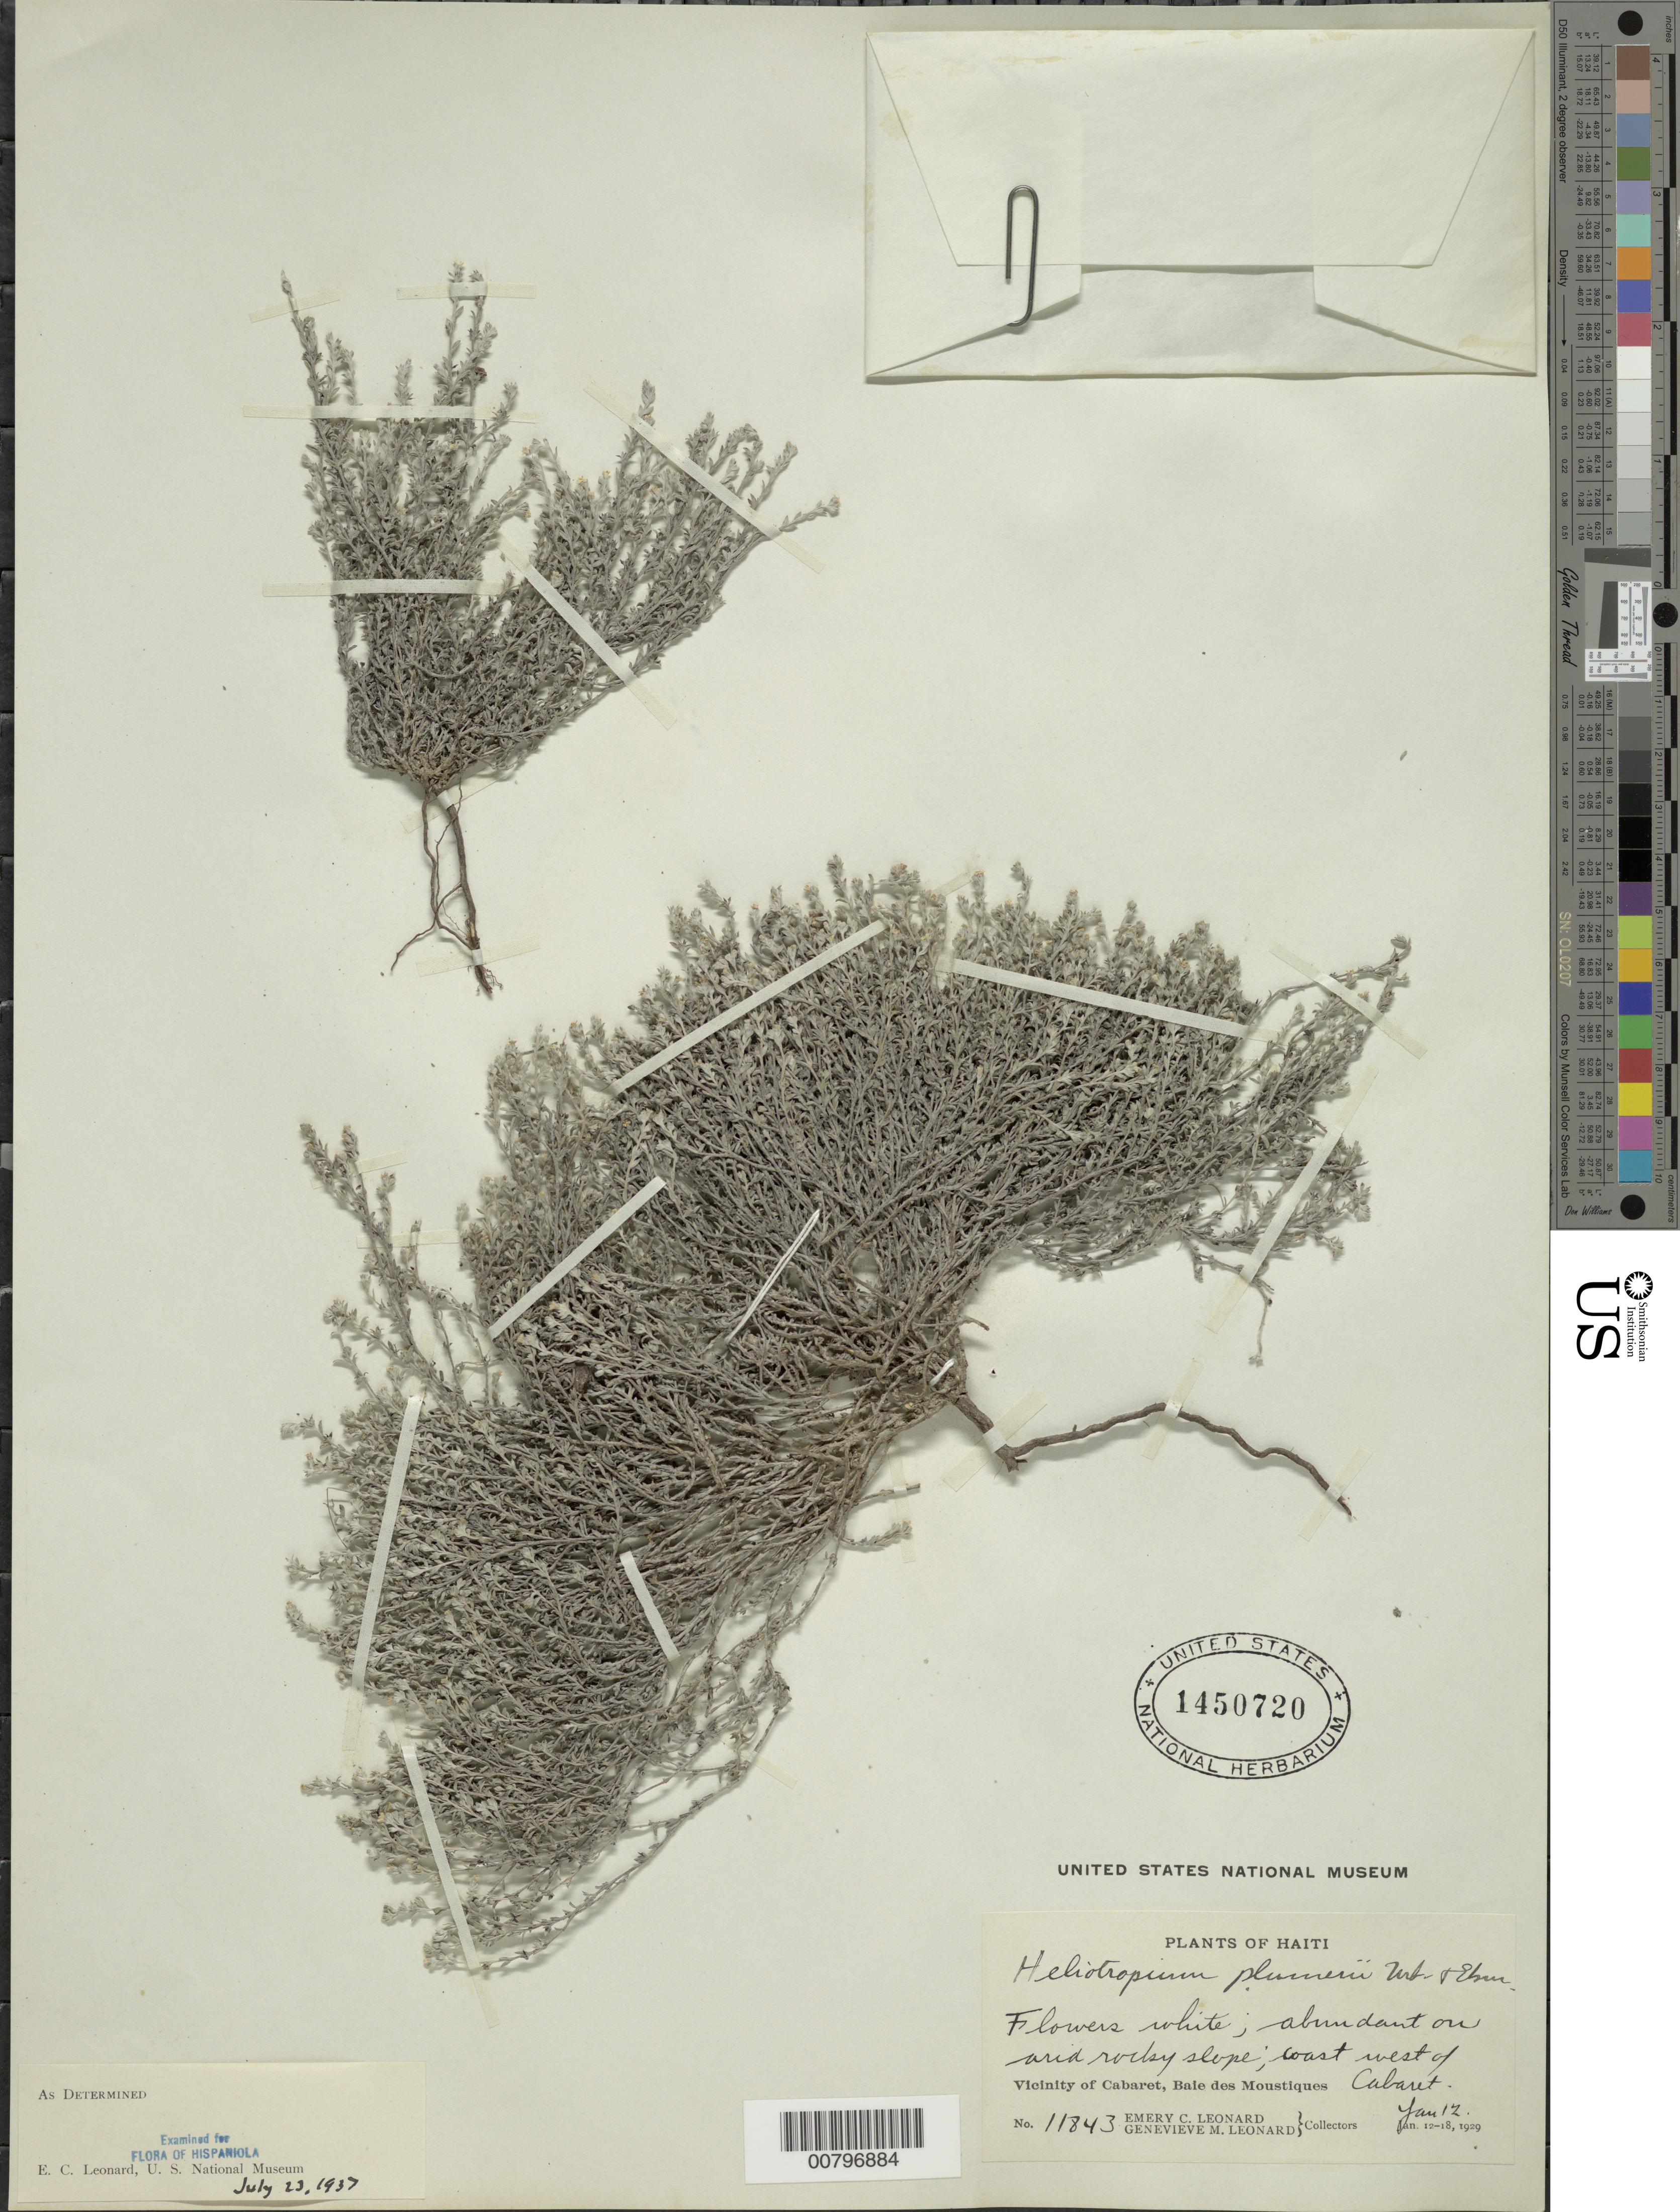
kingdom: Plantae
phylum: Tracheophyta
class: Magnoliopsida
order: Boraginales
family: Heliotropiaceae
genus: Heliotropium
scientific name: Heliotropium plumierii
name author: Urb. & Ekman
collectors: E. C. Leonard & G. M. Leonard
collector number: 11843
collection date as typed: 12 Jan 1929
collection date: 1929-01-12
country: Haiti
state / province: Nord-Ouest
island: Hispaniola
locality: Vicinity of Cabaret, Baie de Moustiques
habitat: Arid, rocky slope along coast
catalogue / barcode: US 1450720